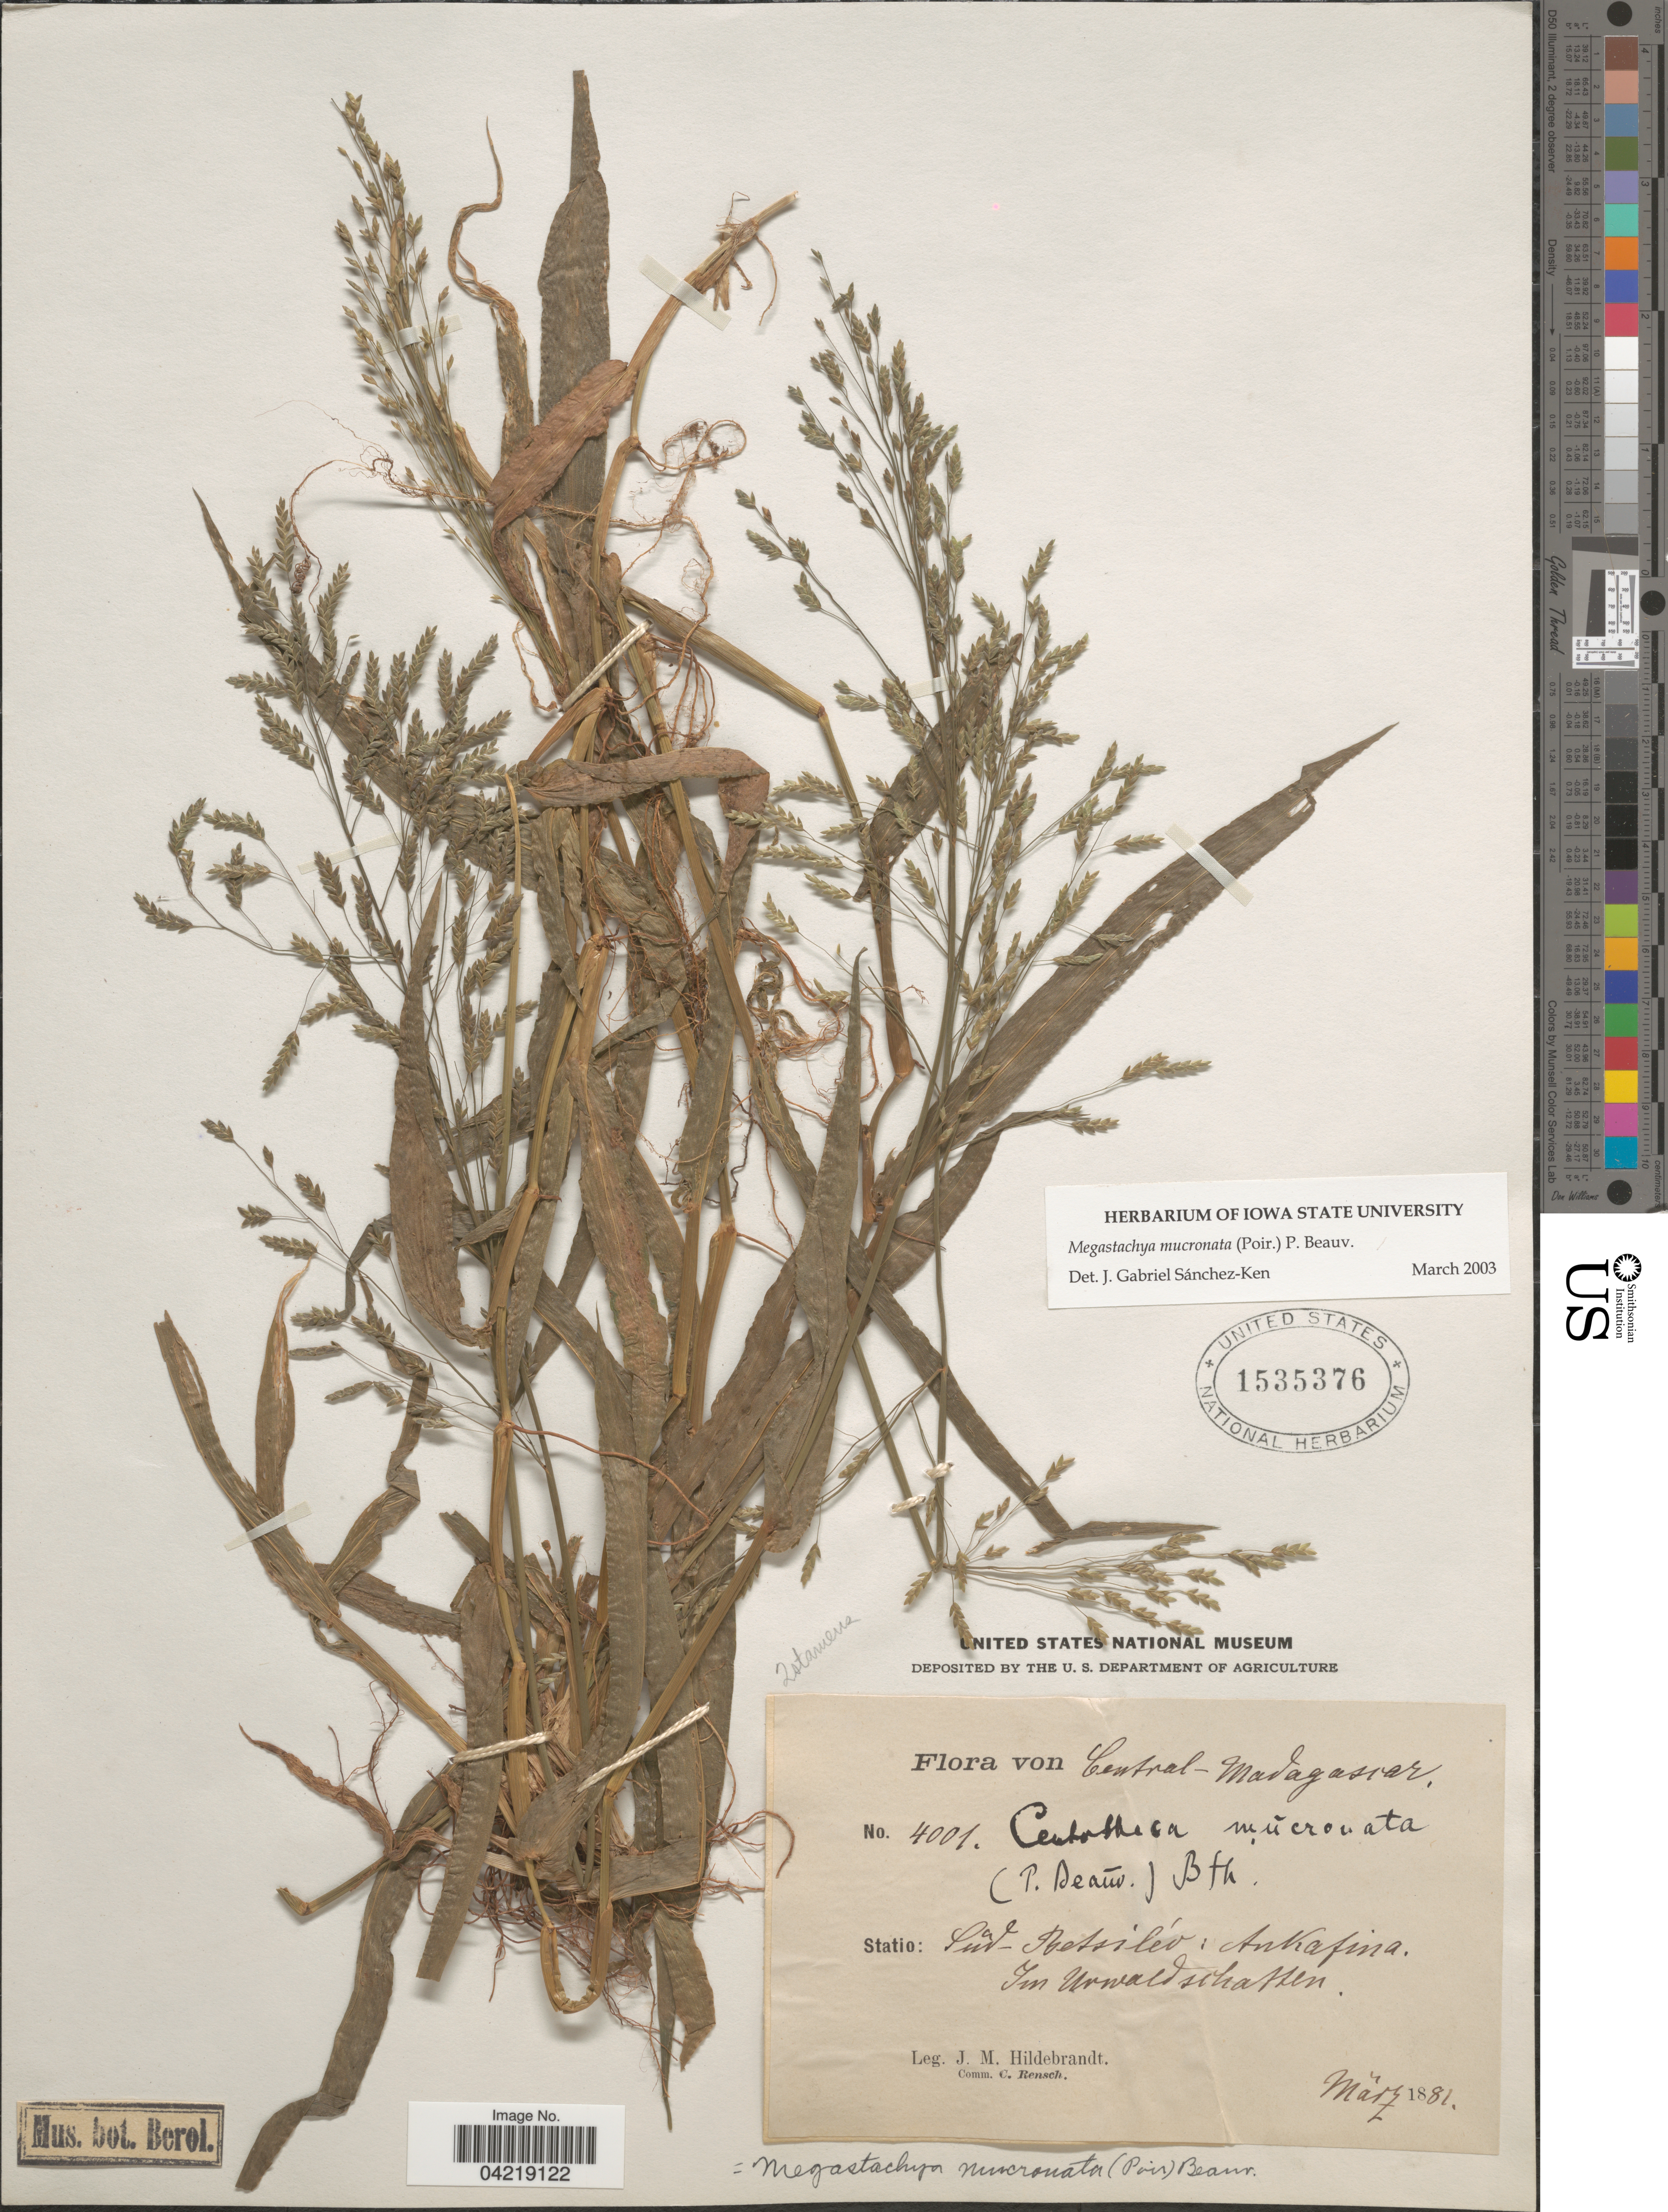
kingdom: Plantae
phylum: Tracheophyta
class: Liliopsida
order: Poales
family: Poaceae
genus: Megastachya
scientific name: Megastachya mucronata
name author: (Poir.) P. Beauv.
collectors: J. Hildebrandt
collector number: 4001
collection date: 1881-03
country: Madagascar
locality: Central-Madagascar. Süd-Betsiléo: Ankafina. Im Urwald schassen.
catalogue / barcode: US 1535376